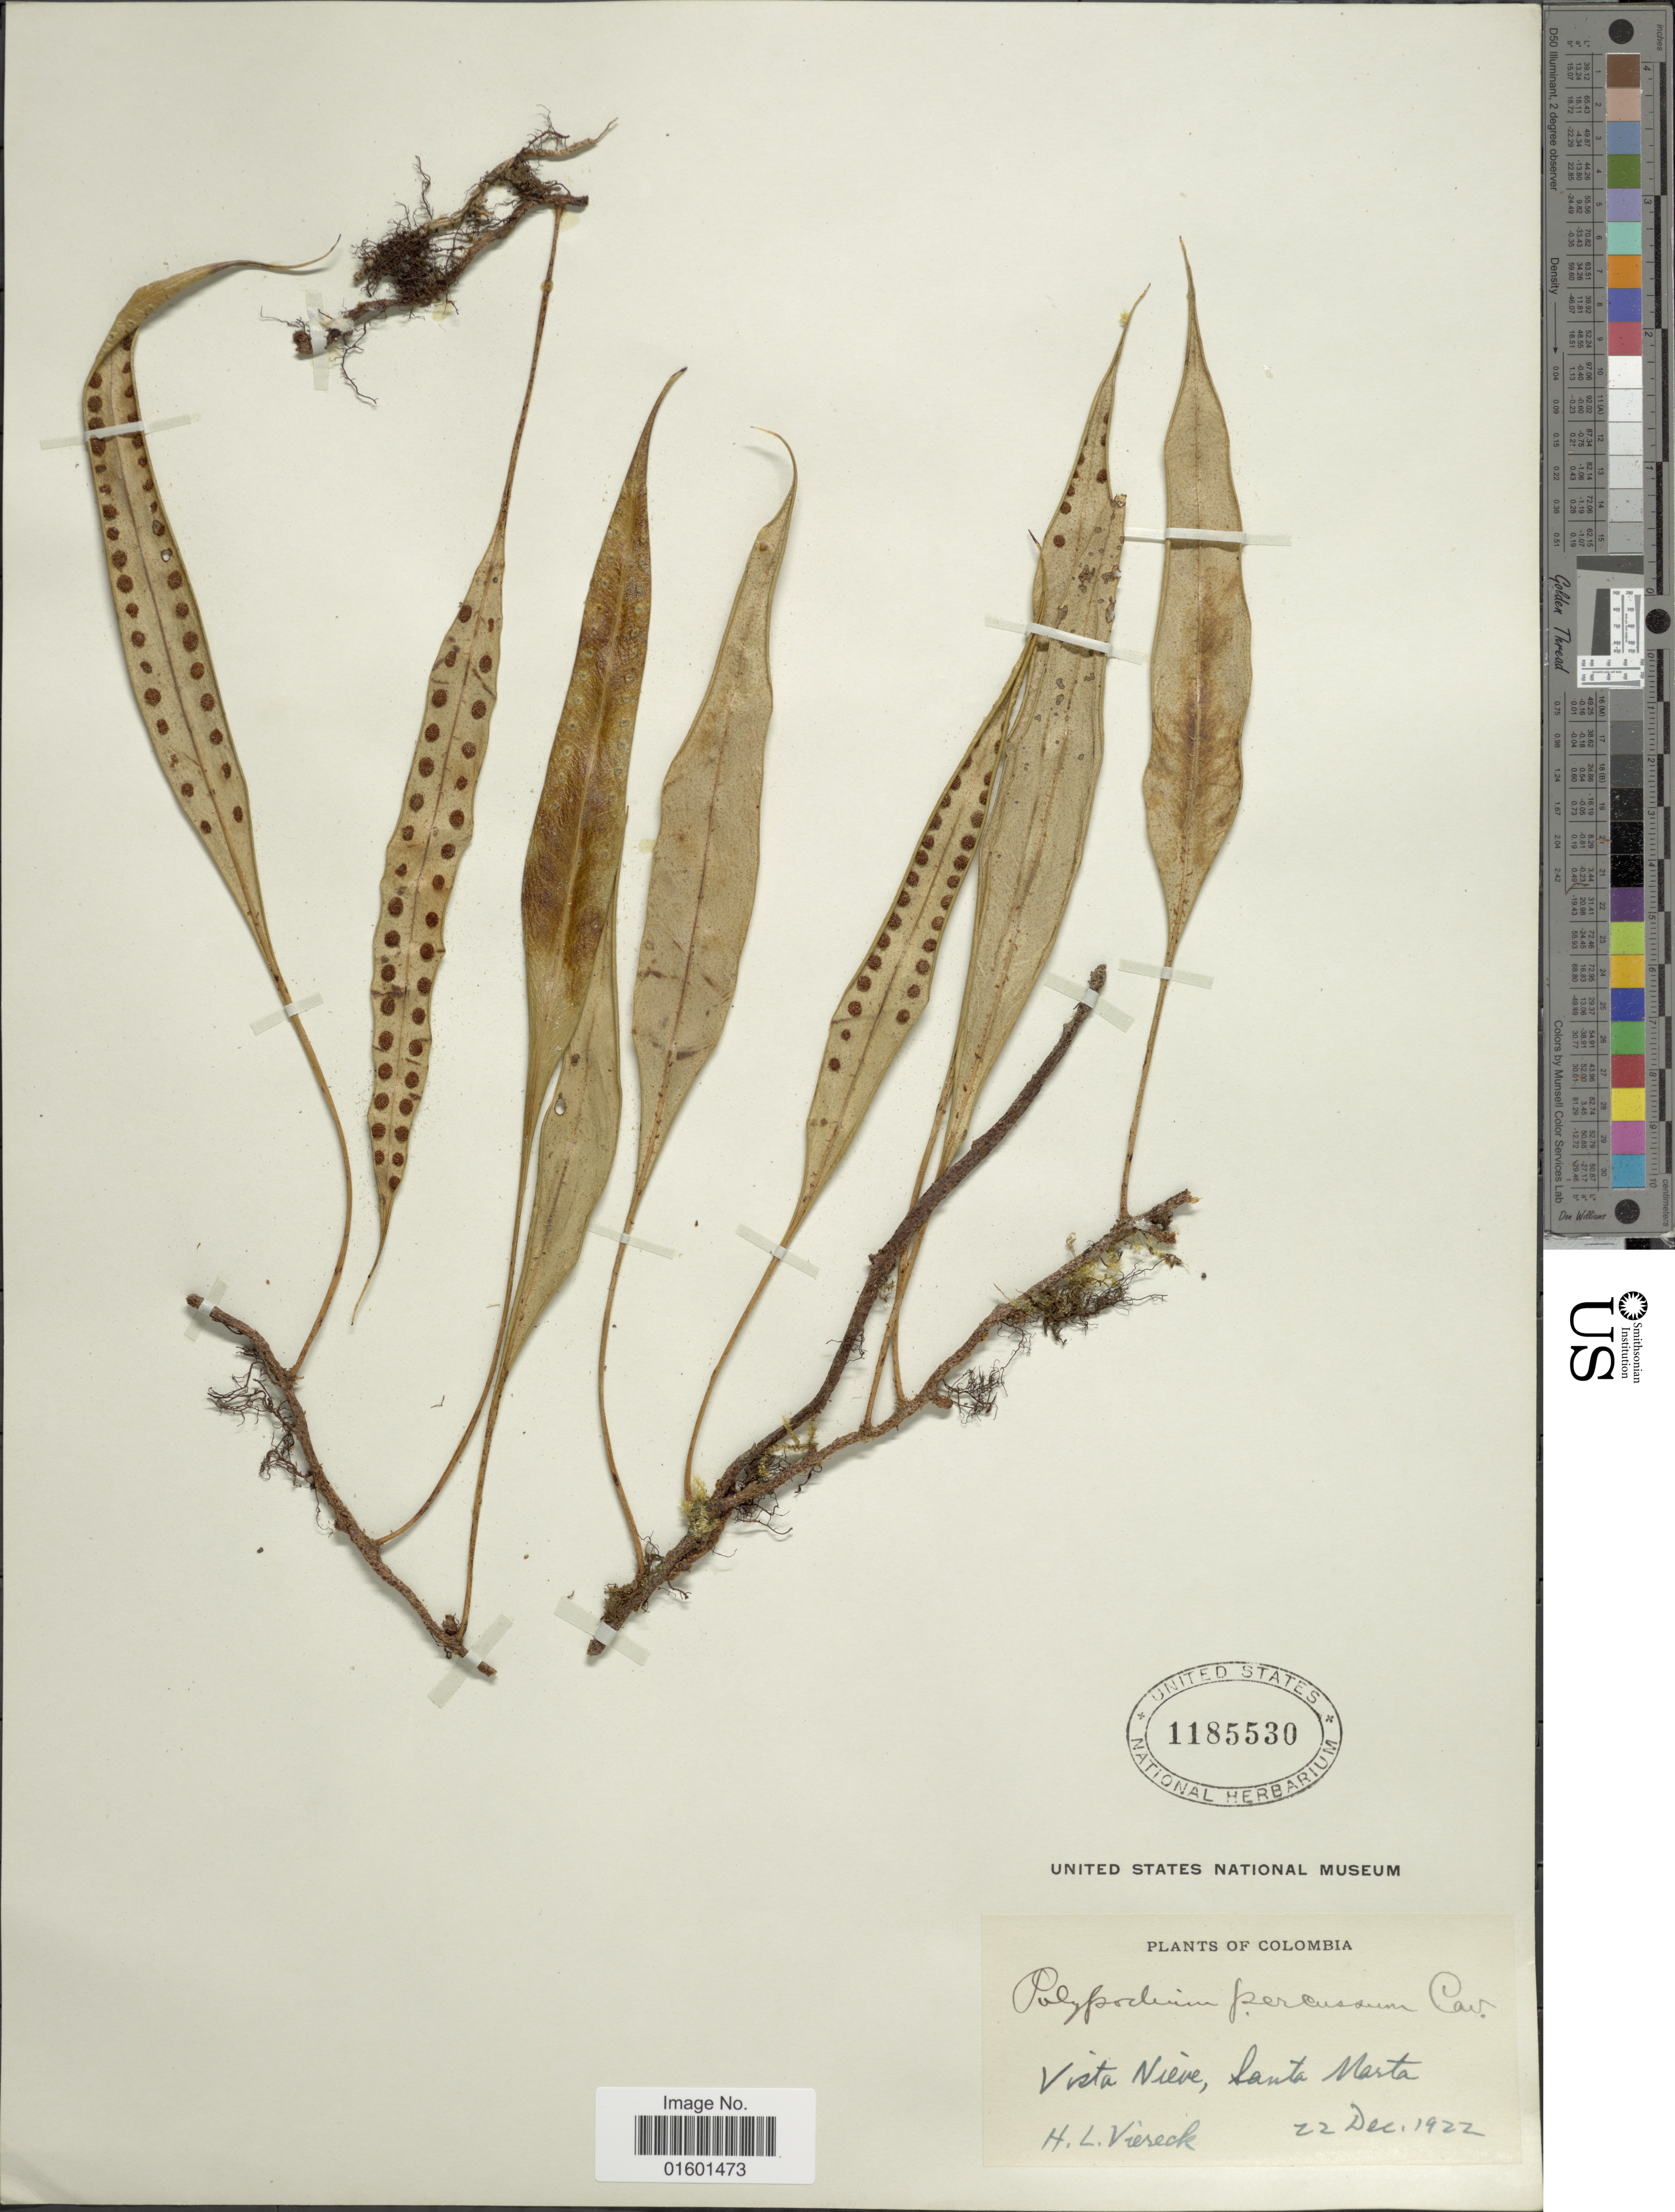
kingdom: Plantae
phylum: Tracheophyta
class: Polypodiopsida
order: Polypodiales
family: Polypodiaceae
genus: Microgramma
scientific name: Microgramma percussa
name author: (Cav.) de la Sota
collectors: H. L. Viereck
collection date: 1922-12-22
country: Colombia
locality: Vista Nieve, Santa Marta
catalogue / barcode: US 1185530